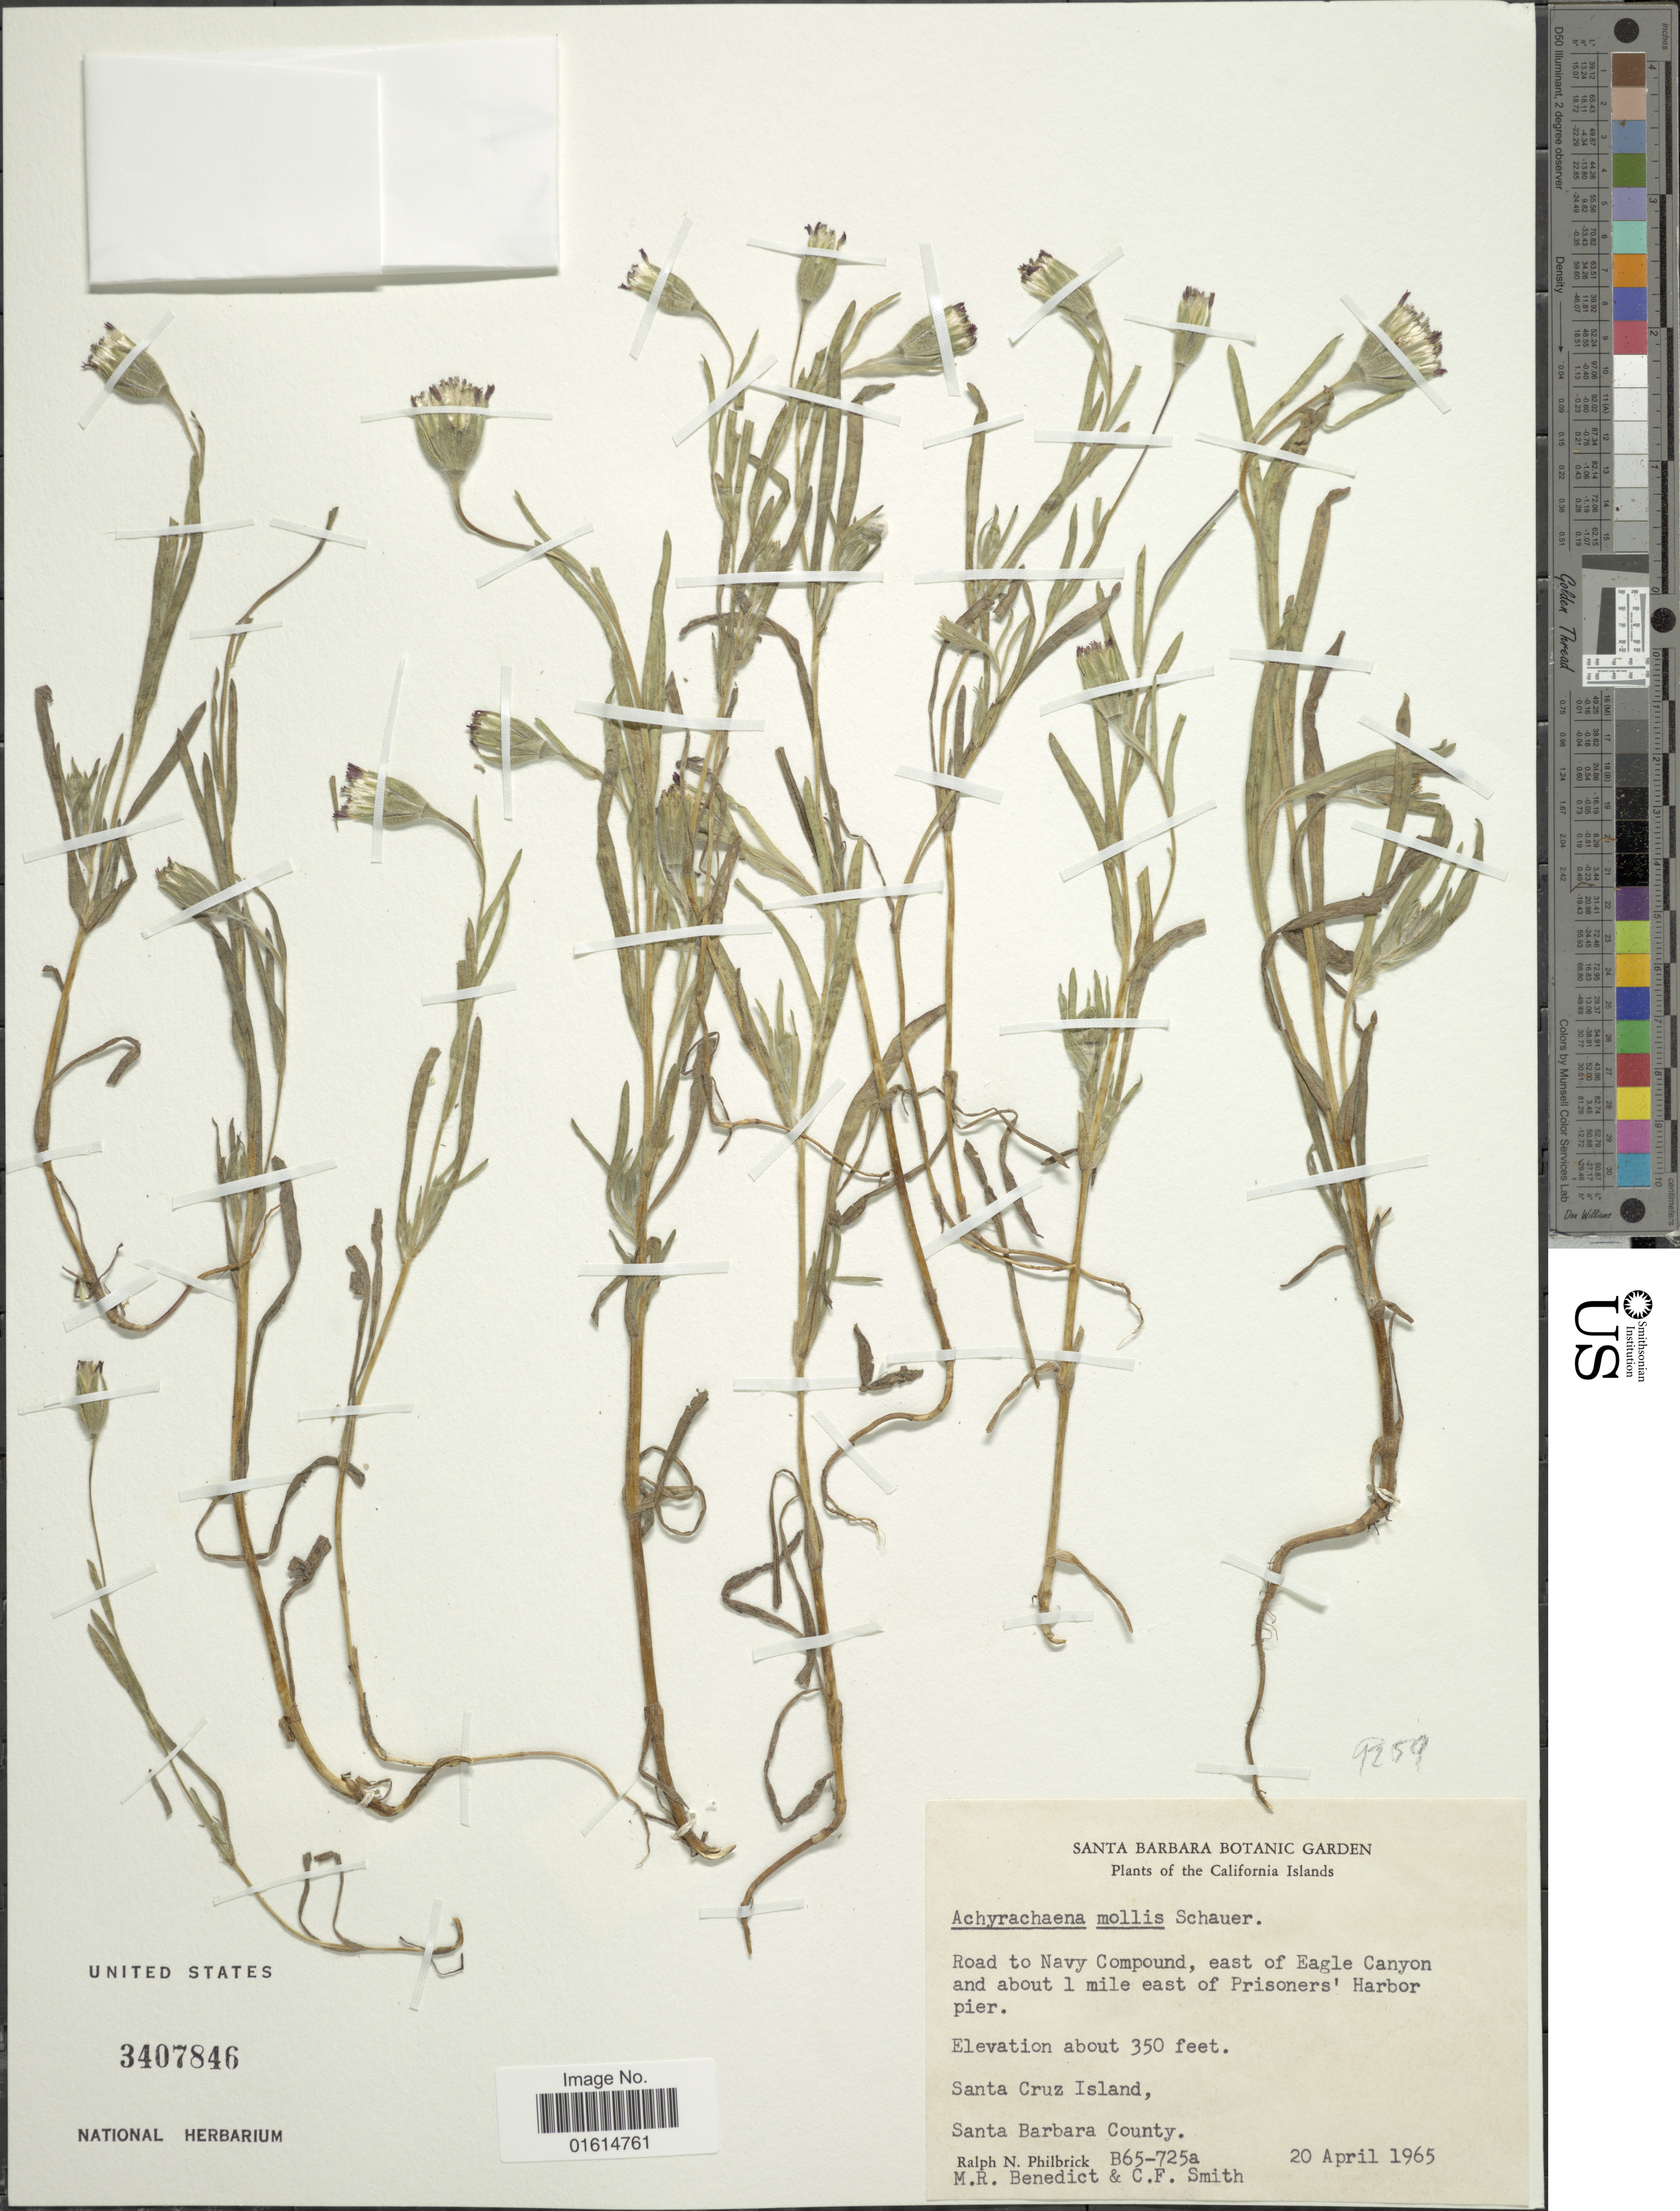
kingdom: Plantae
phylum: Tracheophyta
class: Magnoliopsida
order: Asterales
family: Asteraceae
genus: Achyrachaena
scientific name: Achyrachaena mollis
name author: Schauer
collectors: R. Philbrick, M. R. Benedict & C. F. Smith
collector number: B65-725a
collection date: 1965-04-20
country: United States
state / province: California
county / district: Santa Barbara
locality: California Islands, Road to Navy Compound, east of Eagle Canyon and about 1 mile east of Prisoners' Harbor pier, Santa Cruz Island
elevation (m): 107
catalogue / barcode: US 3407846